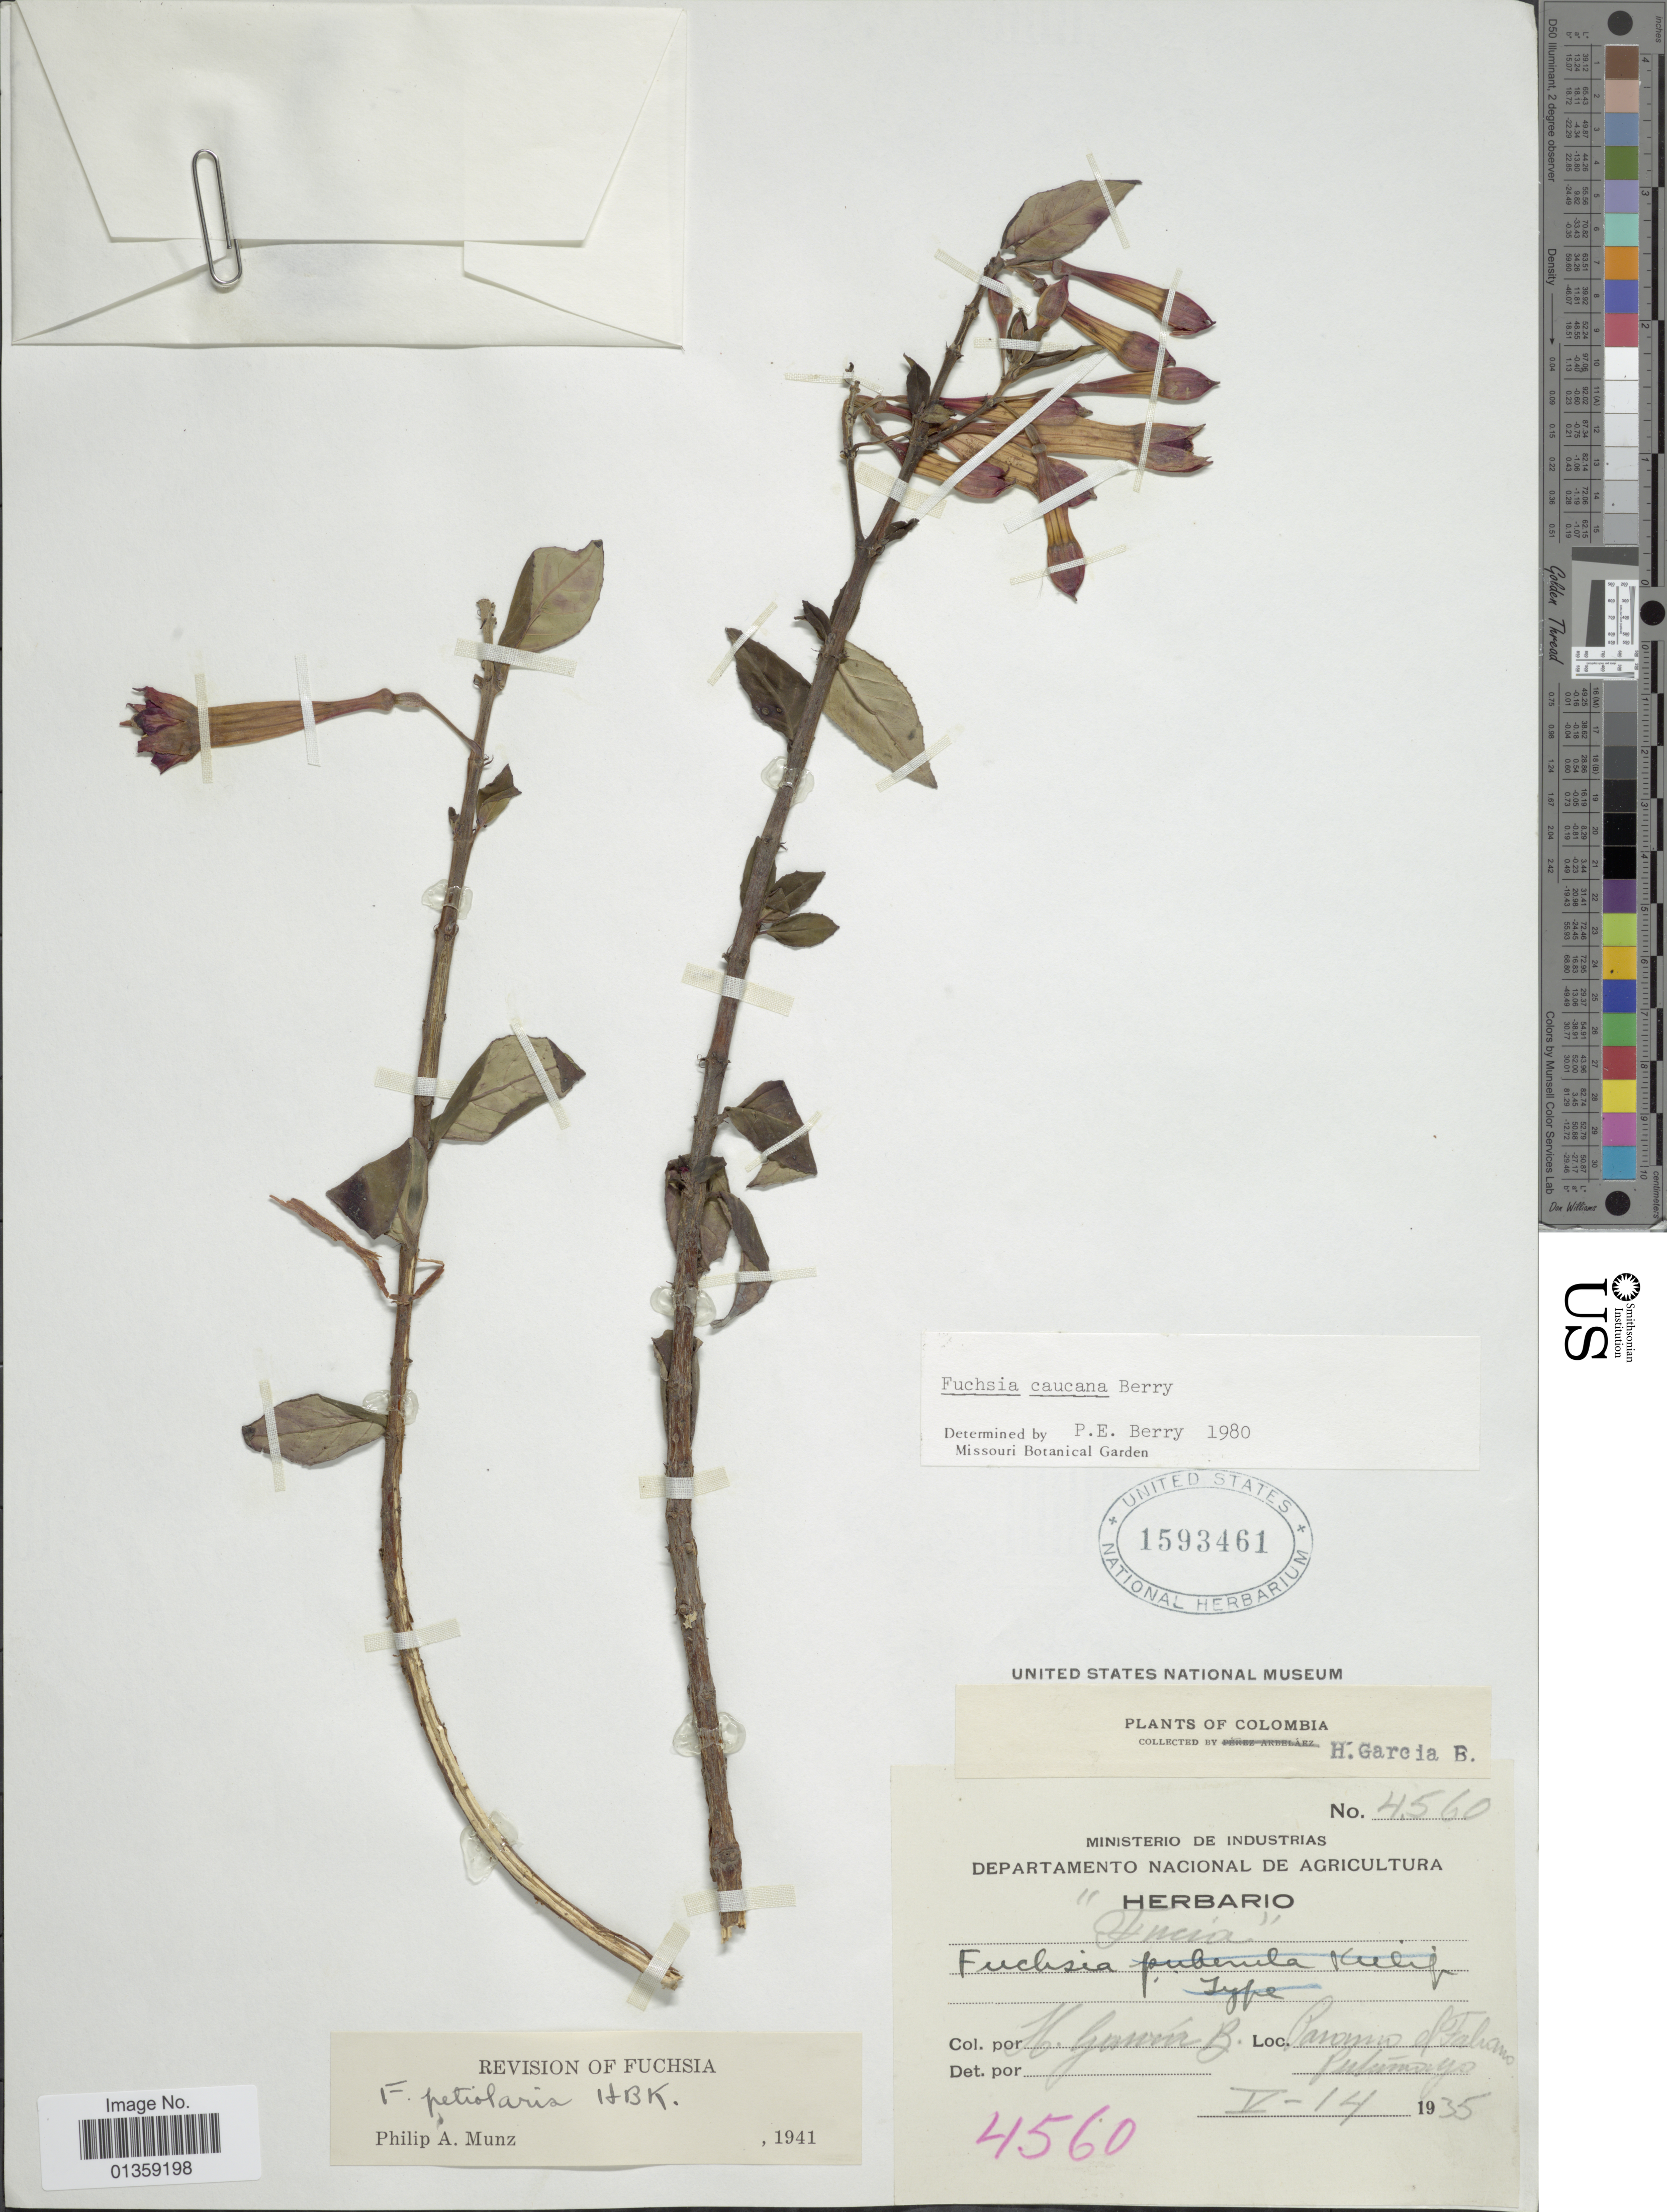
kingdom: Plantae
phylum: Tracheophyta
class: Magnoliopsida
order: Myrtales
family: Onagraceae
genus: Fuchsia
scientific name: Fuchsia caucana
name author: P.E. Berry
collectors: H. García B.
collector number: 4560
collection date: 1935-05-14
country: Colombia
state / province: Putumayo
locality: Paramo el Tabano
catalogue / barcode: US 1593461